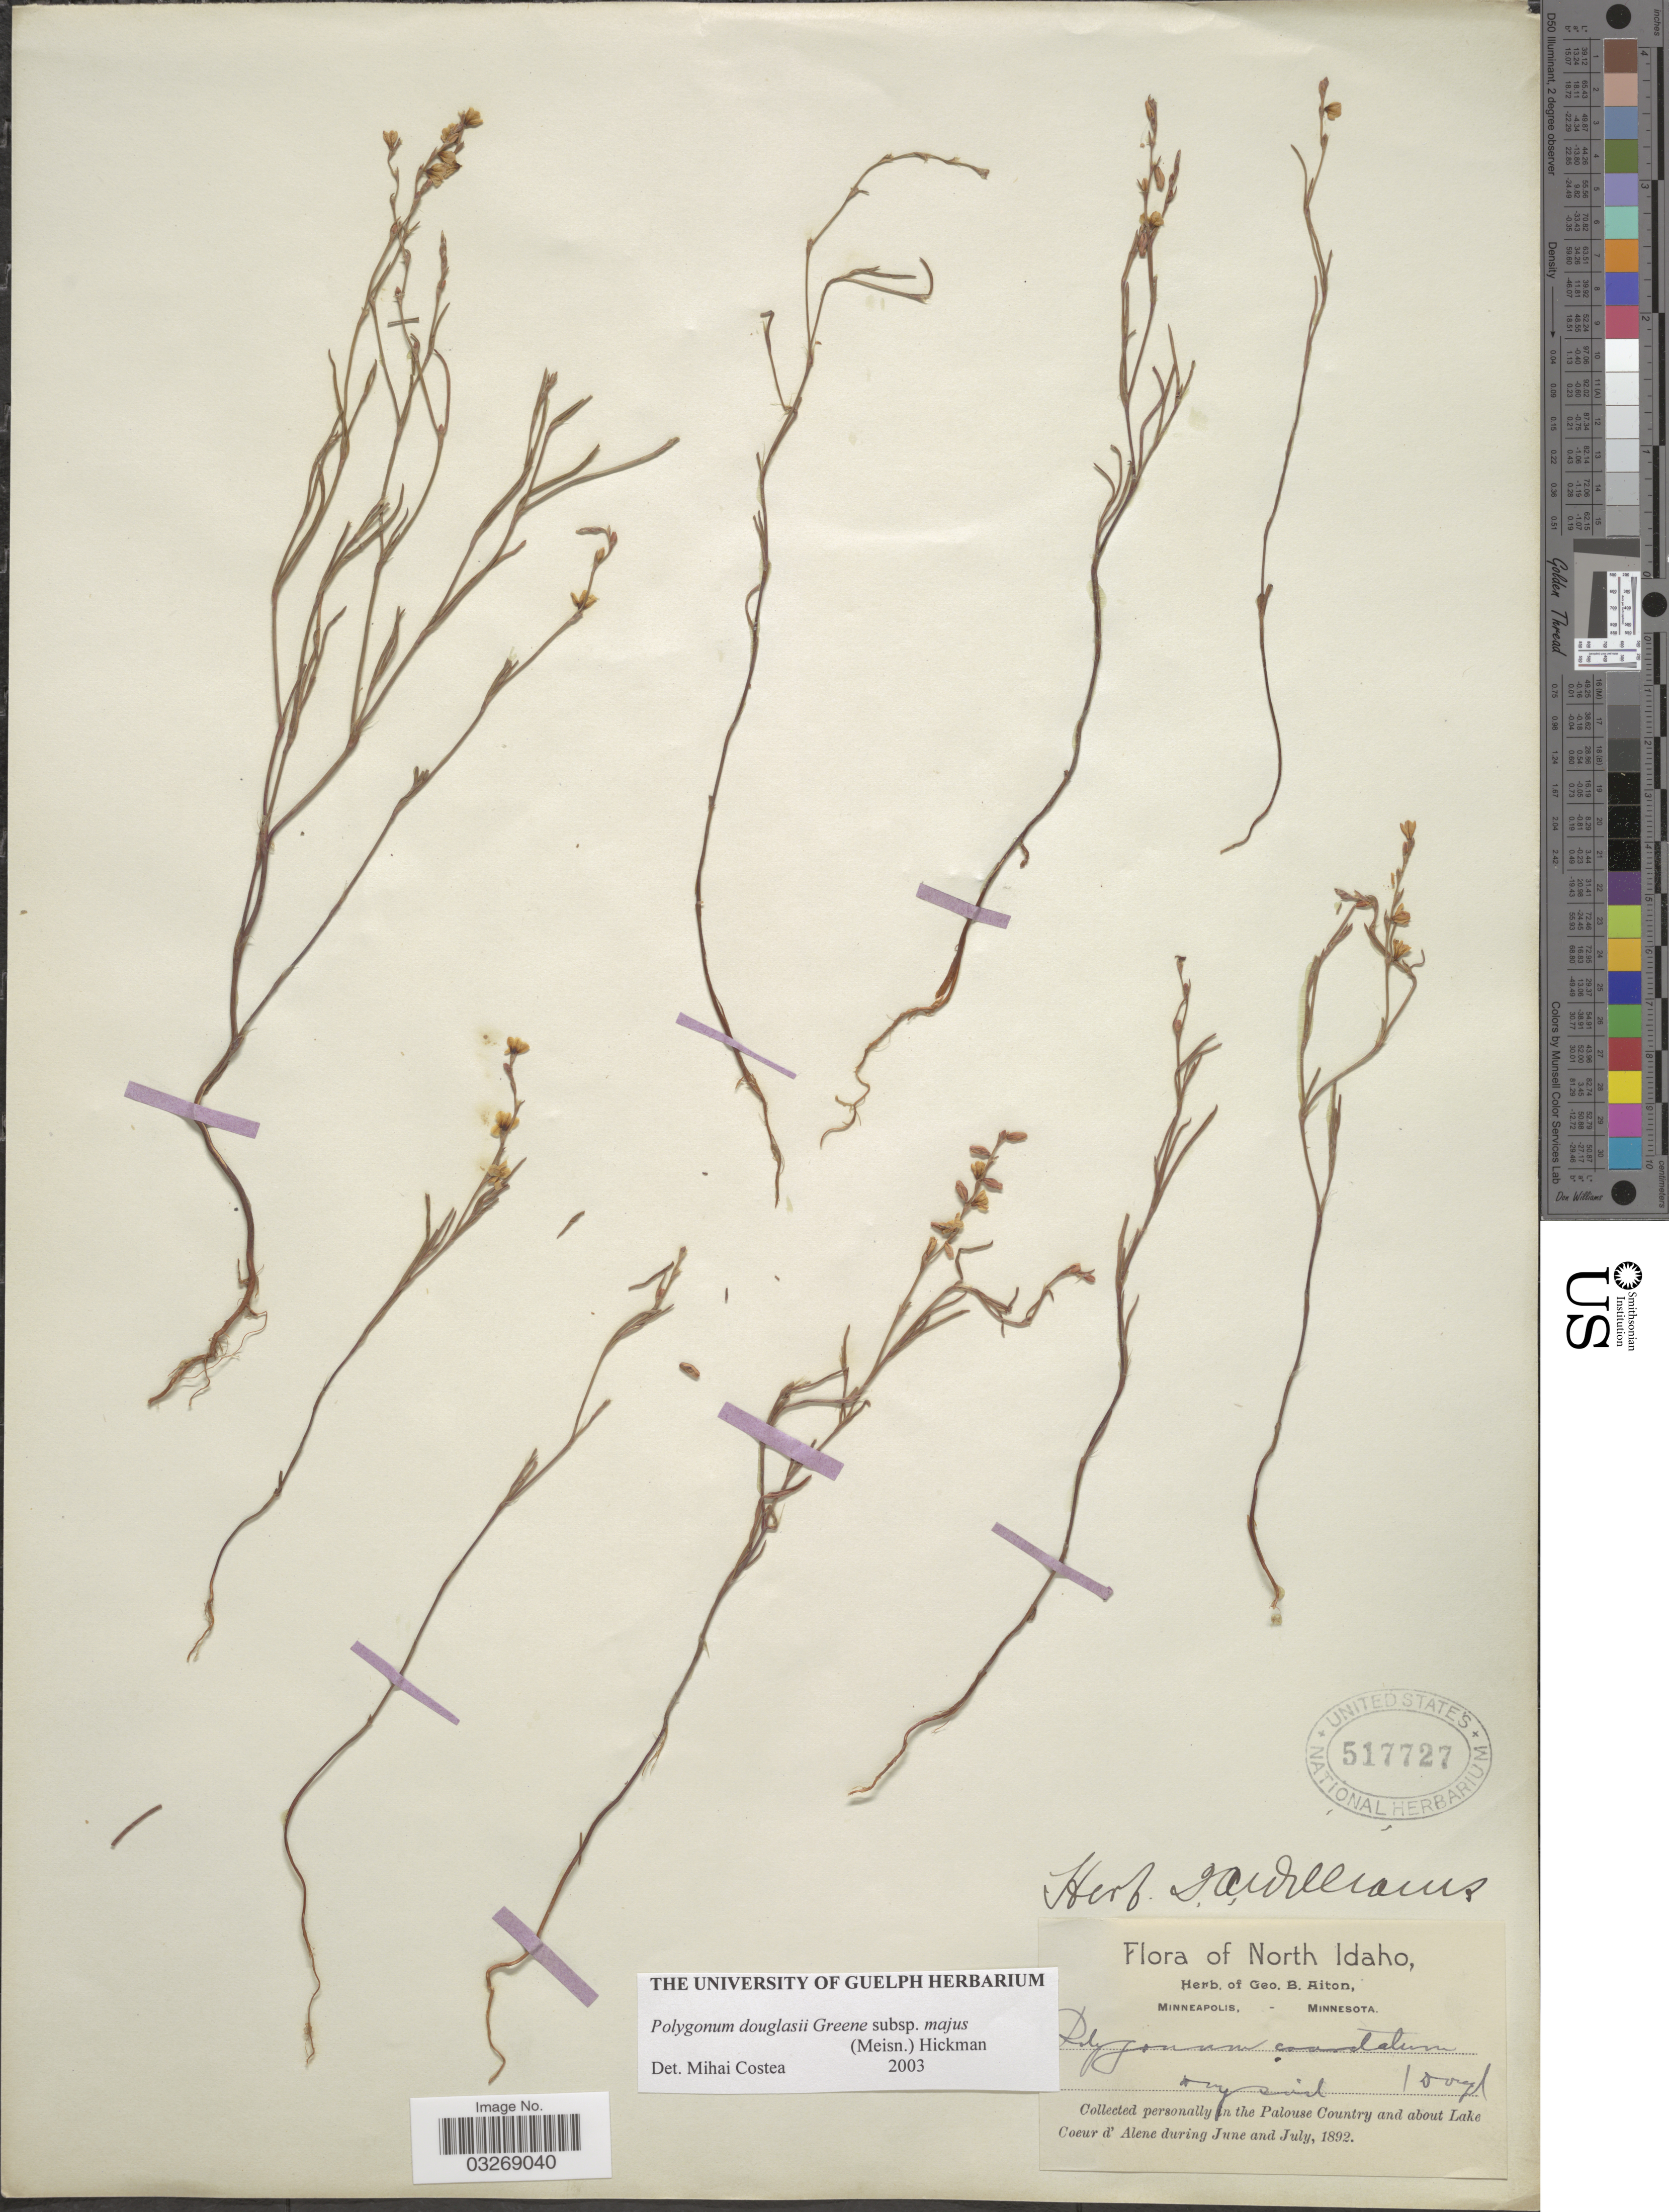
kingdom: Plantae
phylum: Tracheophyta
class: Magnoliopsida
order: Caryophyllales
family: Polygonaceae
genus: Polygonum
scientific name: Polygonum douglasii subsp. majus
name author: (Meisn.) Hickman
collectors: ex herb. Geo. B. Aiton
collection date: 1892-06/1892-07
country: United States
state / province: Idaho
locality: North Idaho. In the Palouse Country and about Lake Coeur d'Alene.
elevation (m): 30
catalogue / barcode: US 517727